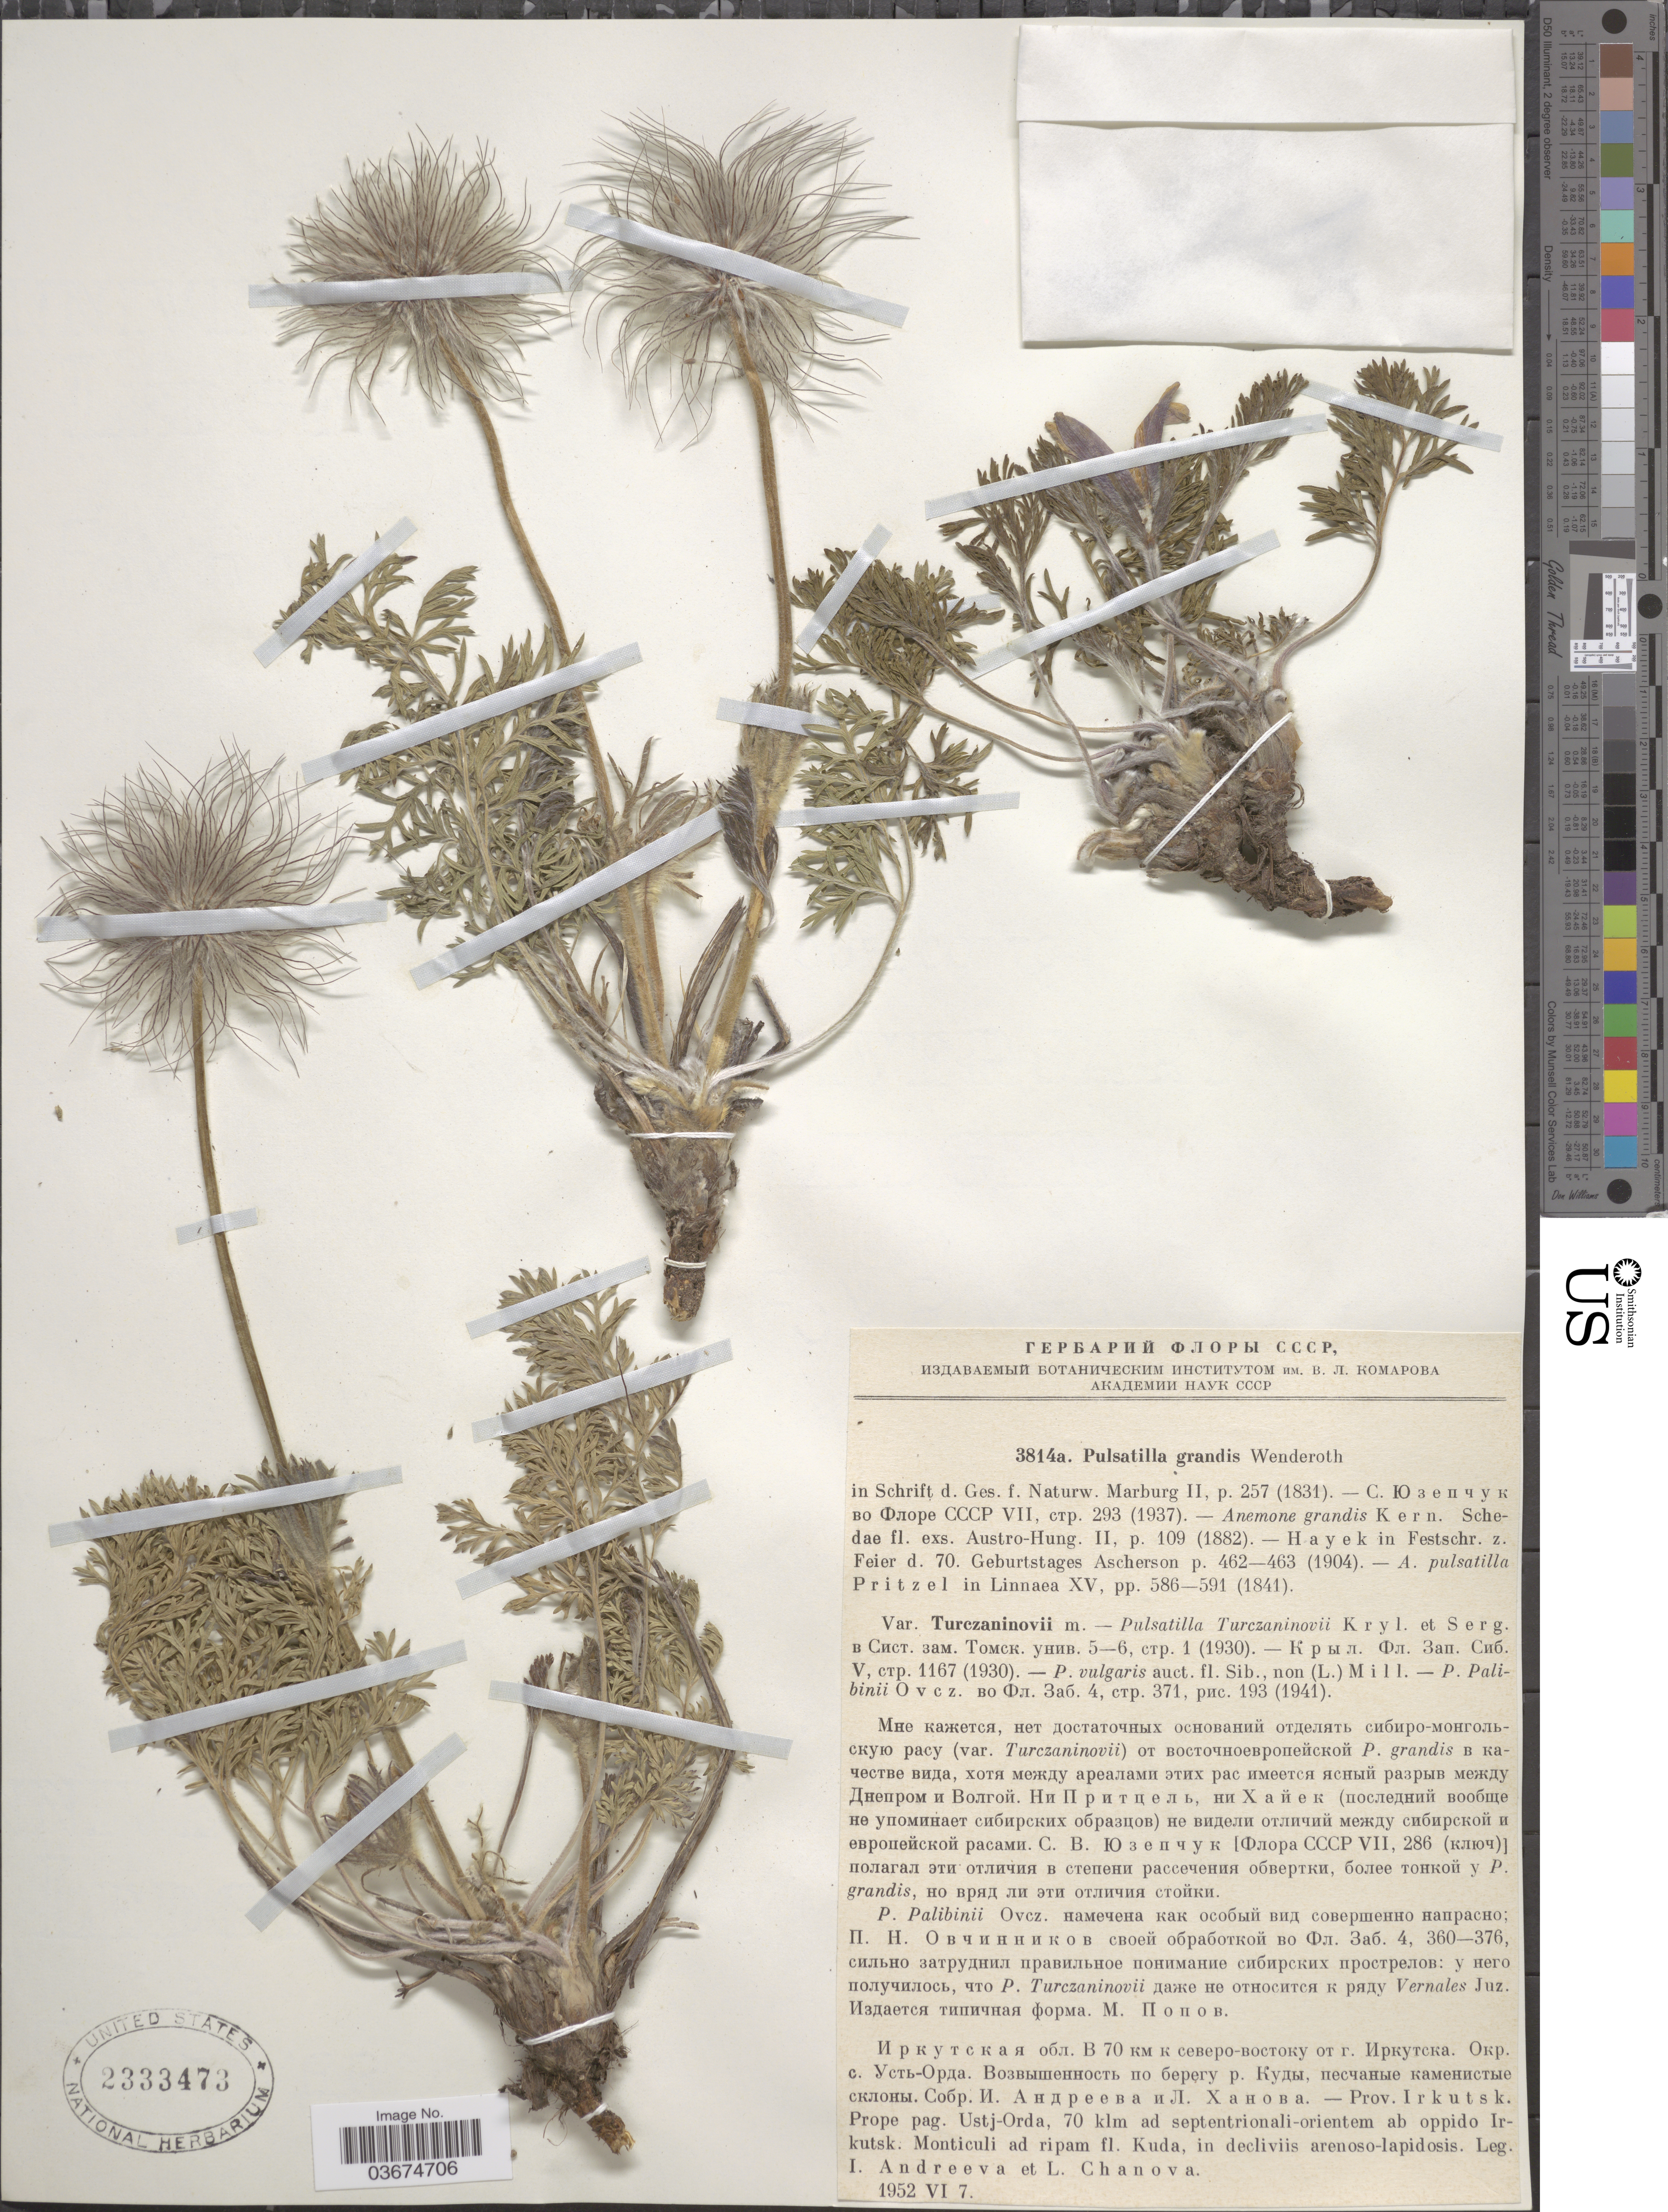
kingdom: Plantae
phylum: Tracheophyta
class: Magnoliopsida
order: Ranunculales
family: Ranunculaceae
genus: Pulsatilla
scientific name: Pulsatilla grandis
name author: Wender.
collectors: I. Andreeva & L. Chanova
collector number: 3814a.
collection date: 1952-06-07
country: Russian Federation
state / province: Irkutsk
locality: Prope pag. Ustj-Orda, 70 klm ad septentrionali-orientem ab oppido Irkutsk. Monticuli ad ripam fl. Kuda, in decliviis arenoso-lapidosis.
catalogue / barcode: US 2333473